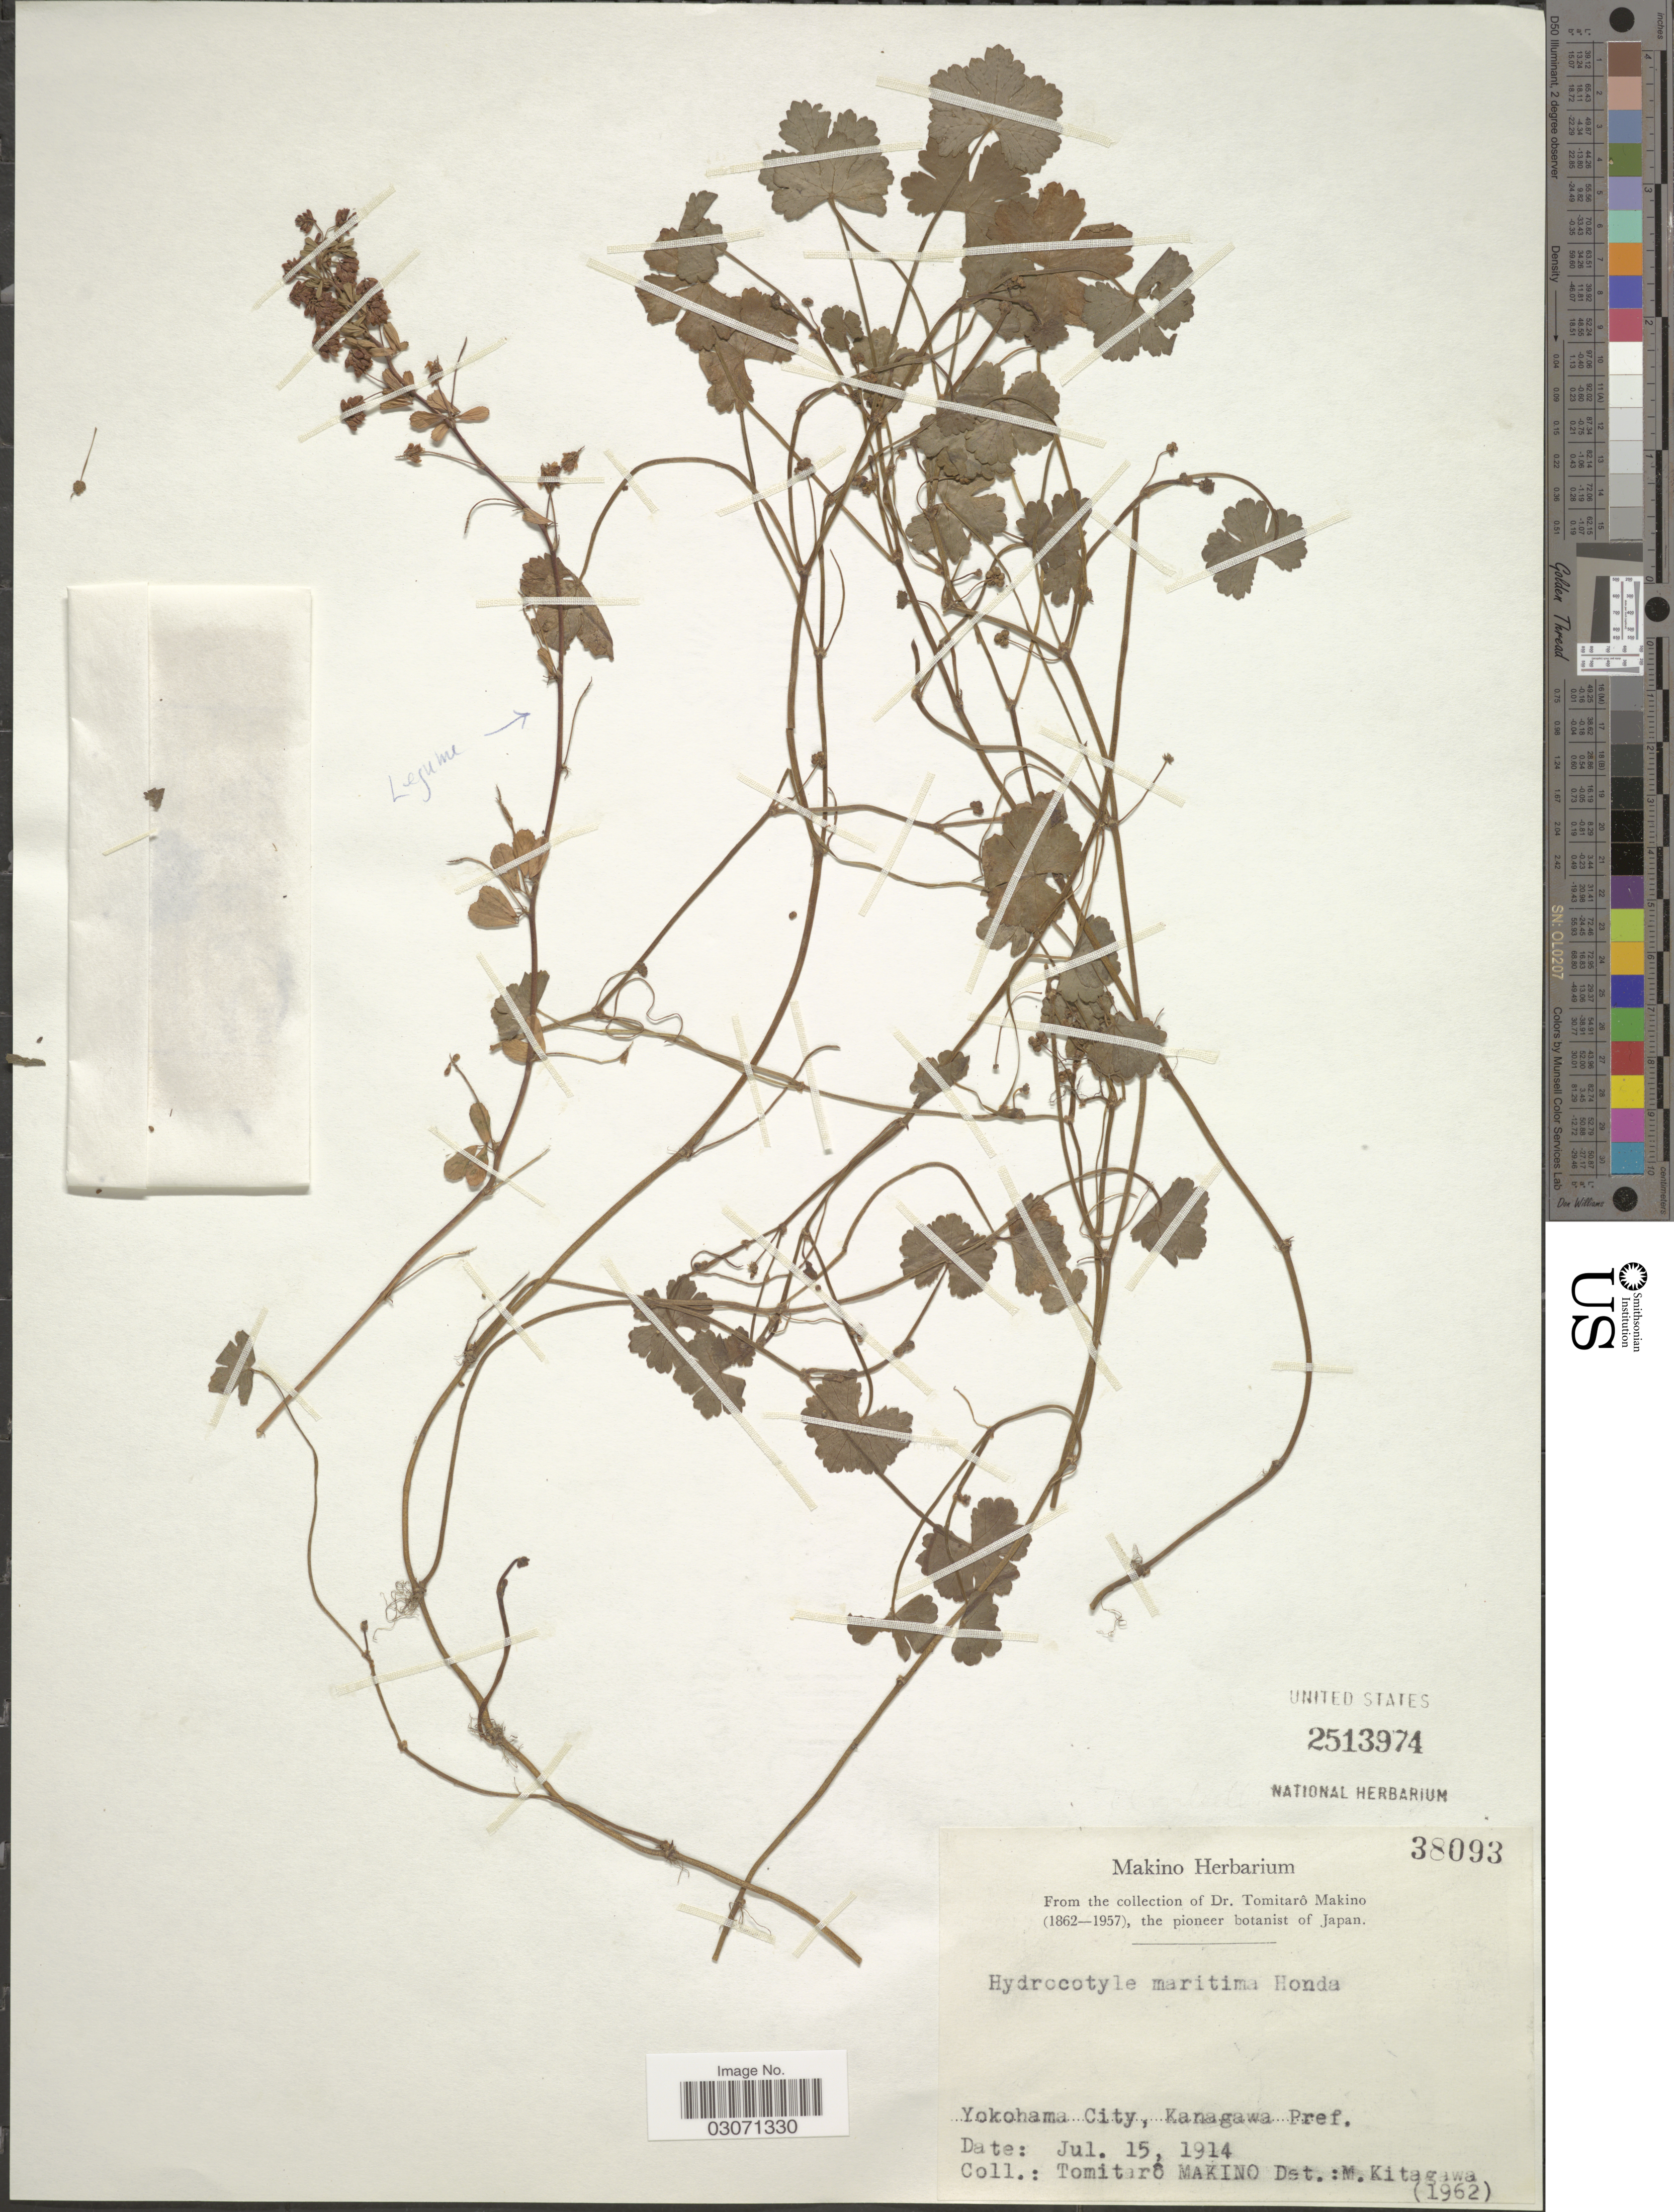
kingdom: Plantae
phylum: Tracheophyta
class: Magnoliopsida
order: Apiales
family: Araliaceae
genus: Hydrocotyle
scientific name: Hydrocotyle maritima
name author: Honda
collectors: T. Makino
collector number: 38093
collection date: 1914-07-15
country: Japan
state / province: Kanagawa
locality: Yokohama City, Kanagawa Pref.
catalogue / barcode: US 2513974